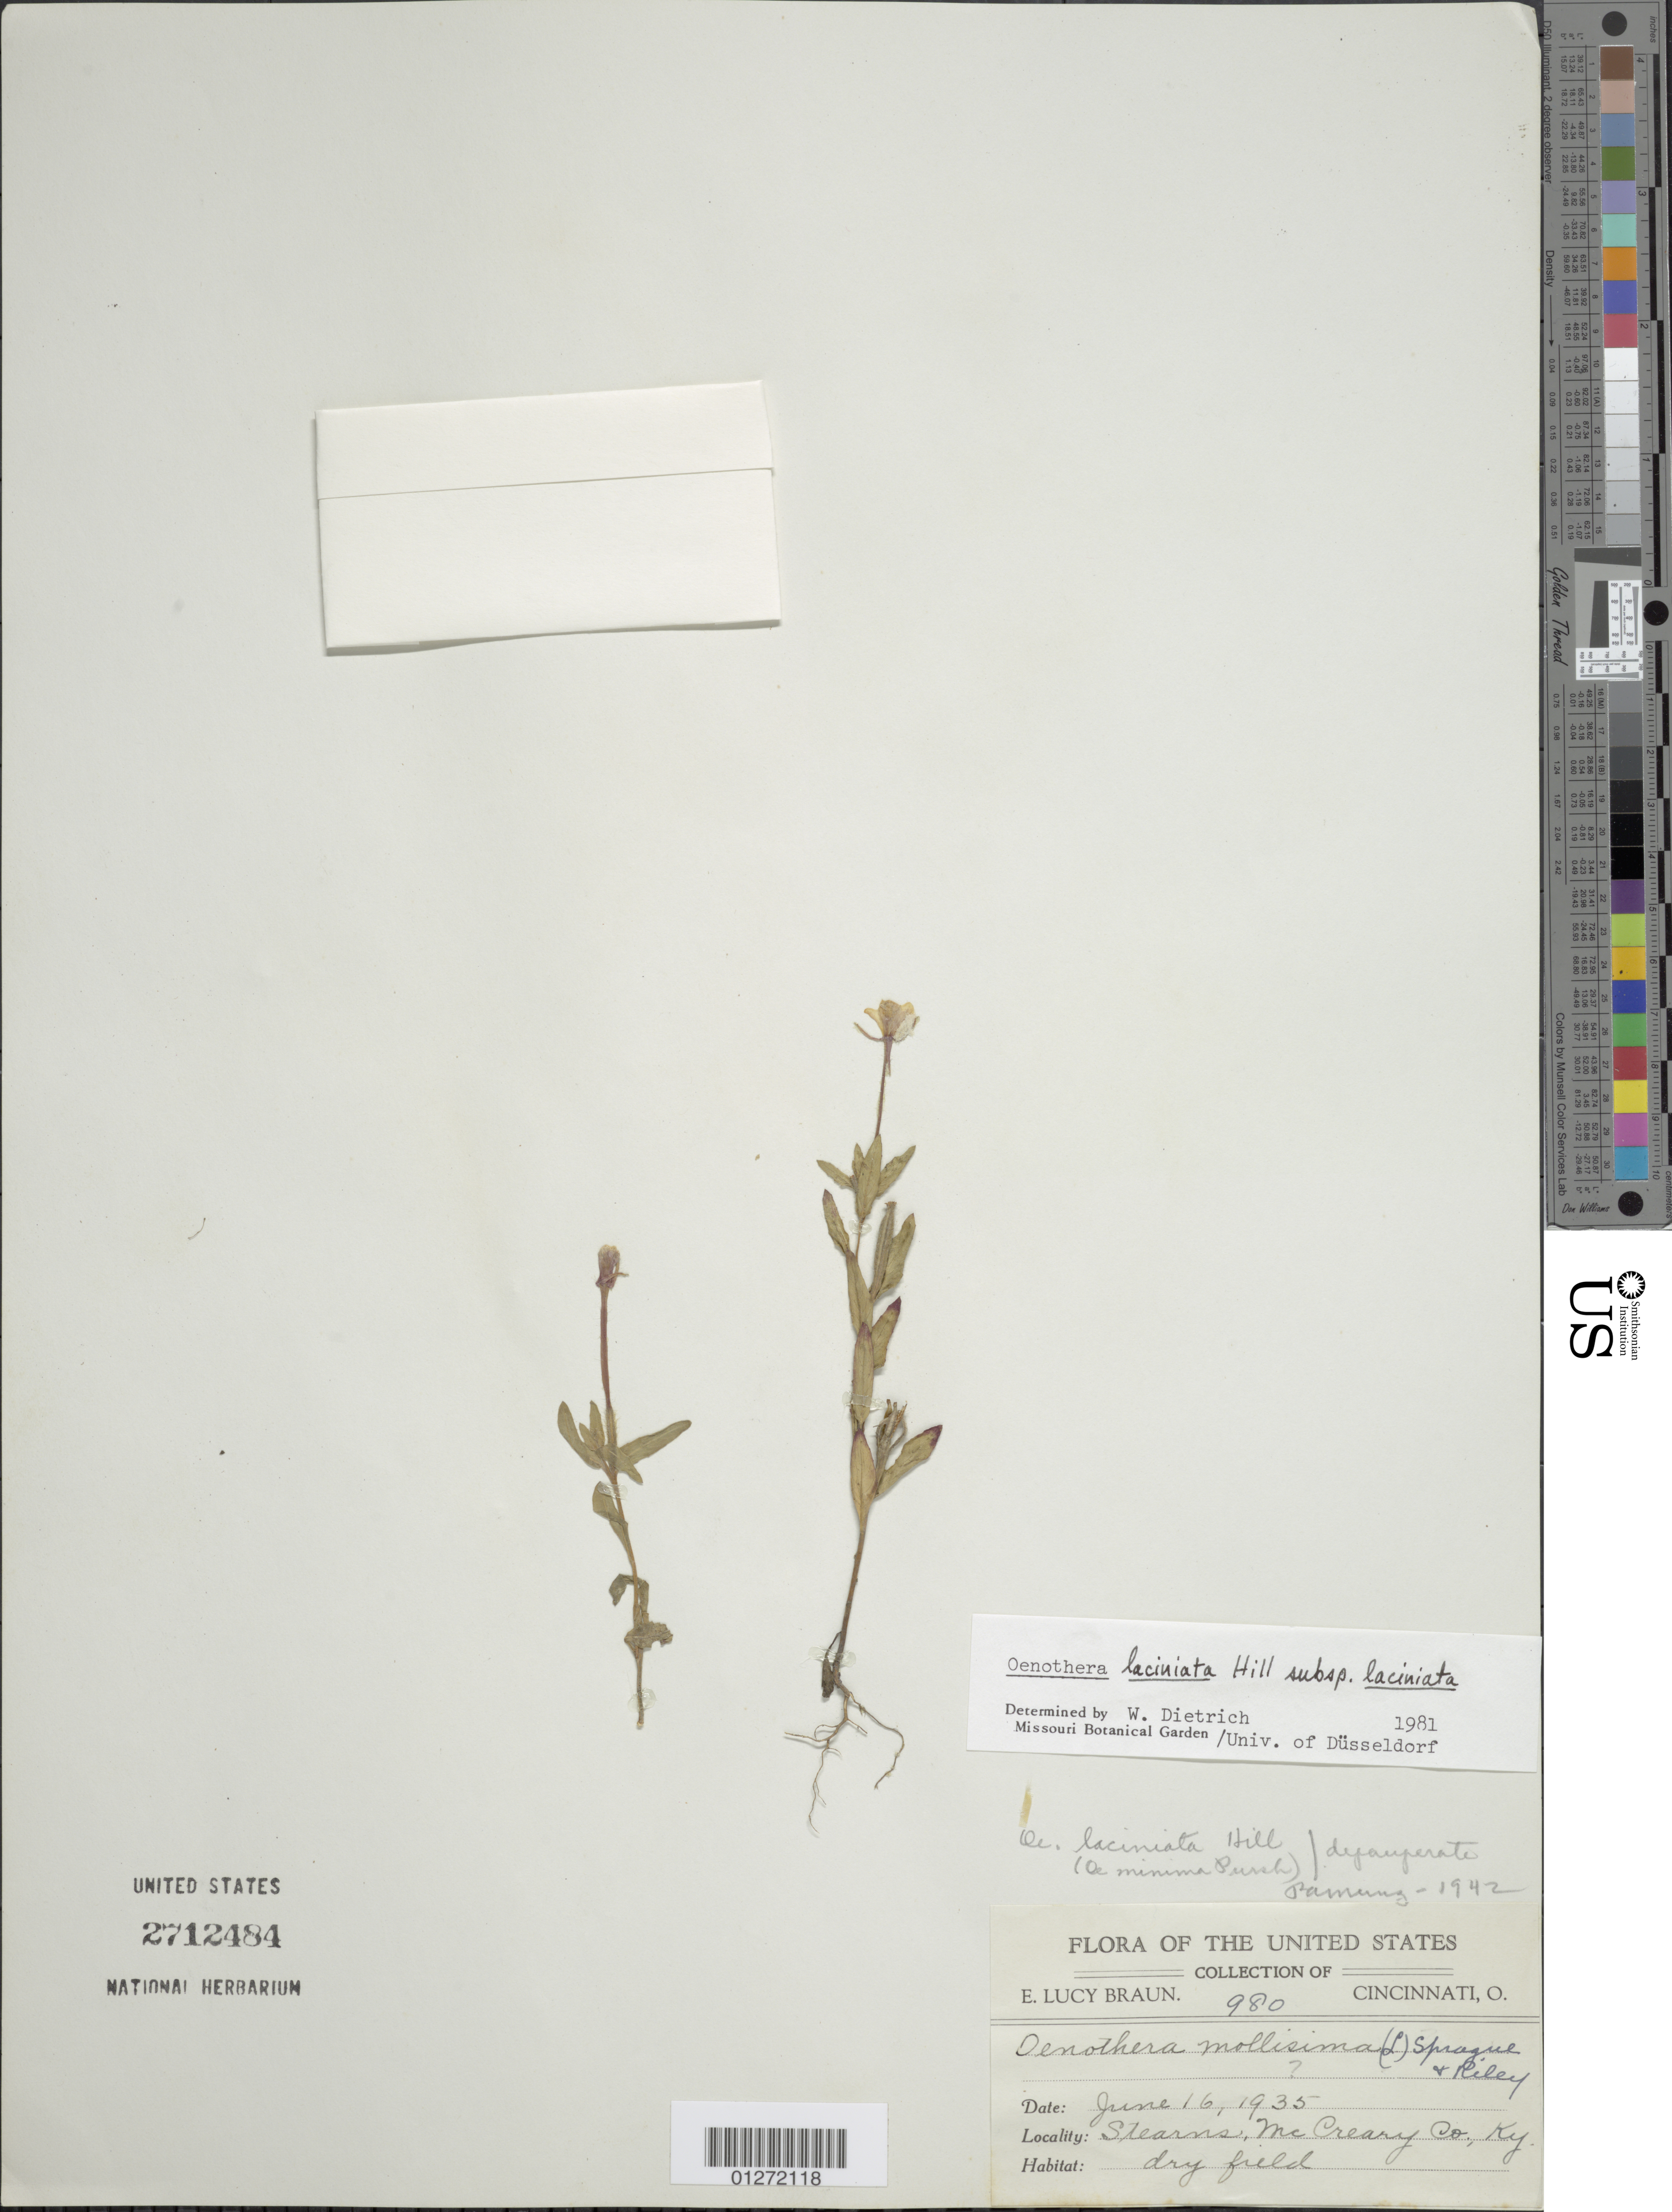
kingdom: Plantae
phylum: Tracheophyta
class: Magnoliopsida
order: Myrtales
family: Onagraceae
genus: Oenothera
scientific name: Oenothera laciniata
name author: Hill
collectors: E. L. Braun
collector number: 980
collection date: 1935-06-16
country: United States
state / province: Kentucky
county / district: Mccreary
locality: Stearns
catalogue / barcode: US 2712484